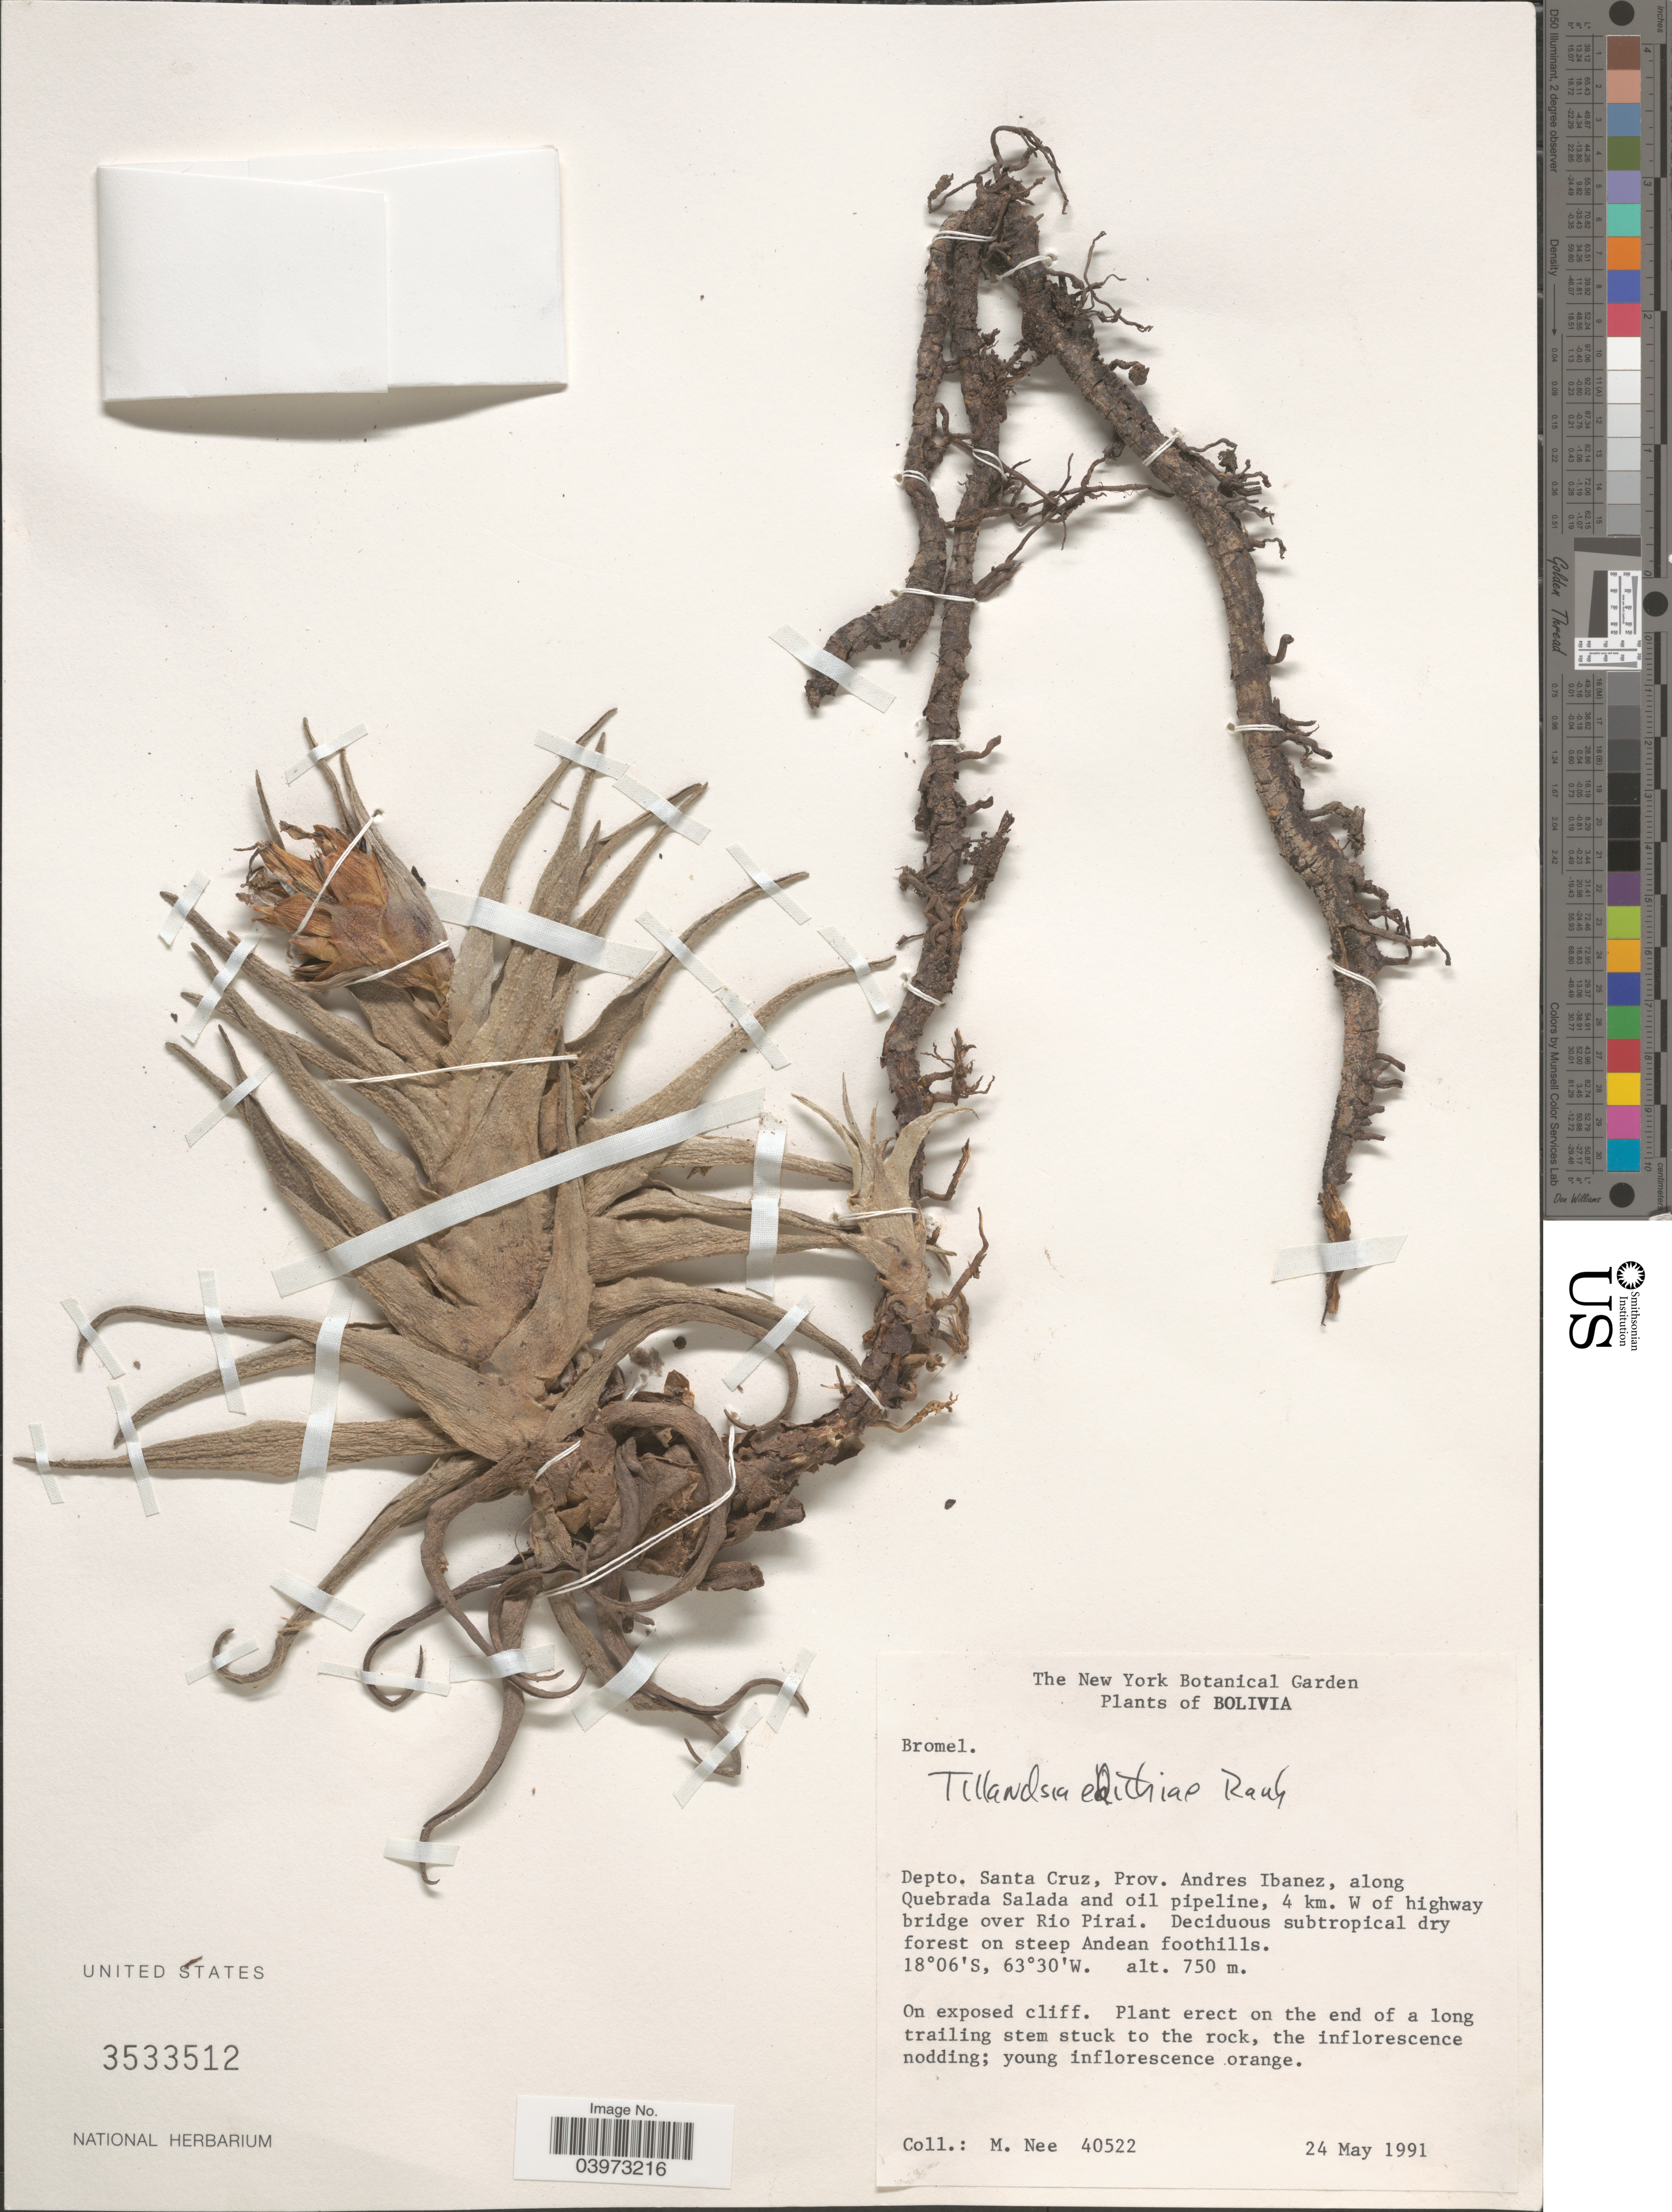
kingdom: Plantae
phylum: Tracheophyta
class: Liliopsida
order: Poales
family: Bromeliaceae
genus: Tillandsia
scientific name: Tillandsia edithae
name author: Rauh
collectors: M. Nee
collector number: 40522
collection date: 1991-05-24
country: Bolivia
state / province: Santa Cruz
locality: Depto. Santa Cruz, Prov. Andres Ibanez, along Quebrada Salada and oil pipeline, 4 km. W of highway bridge over Rio Pirai.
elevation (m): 750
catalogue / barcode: US 3533512